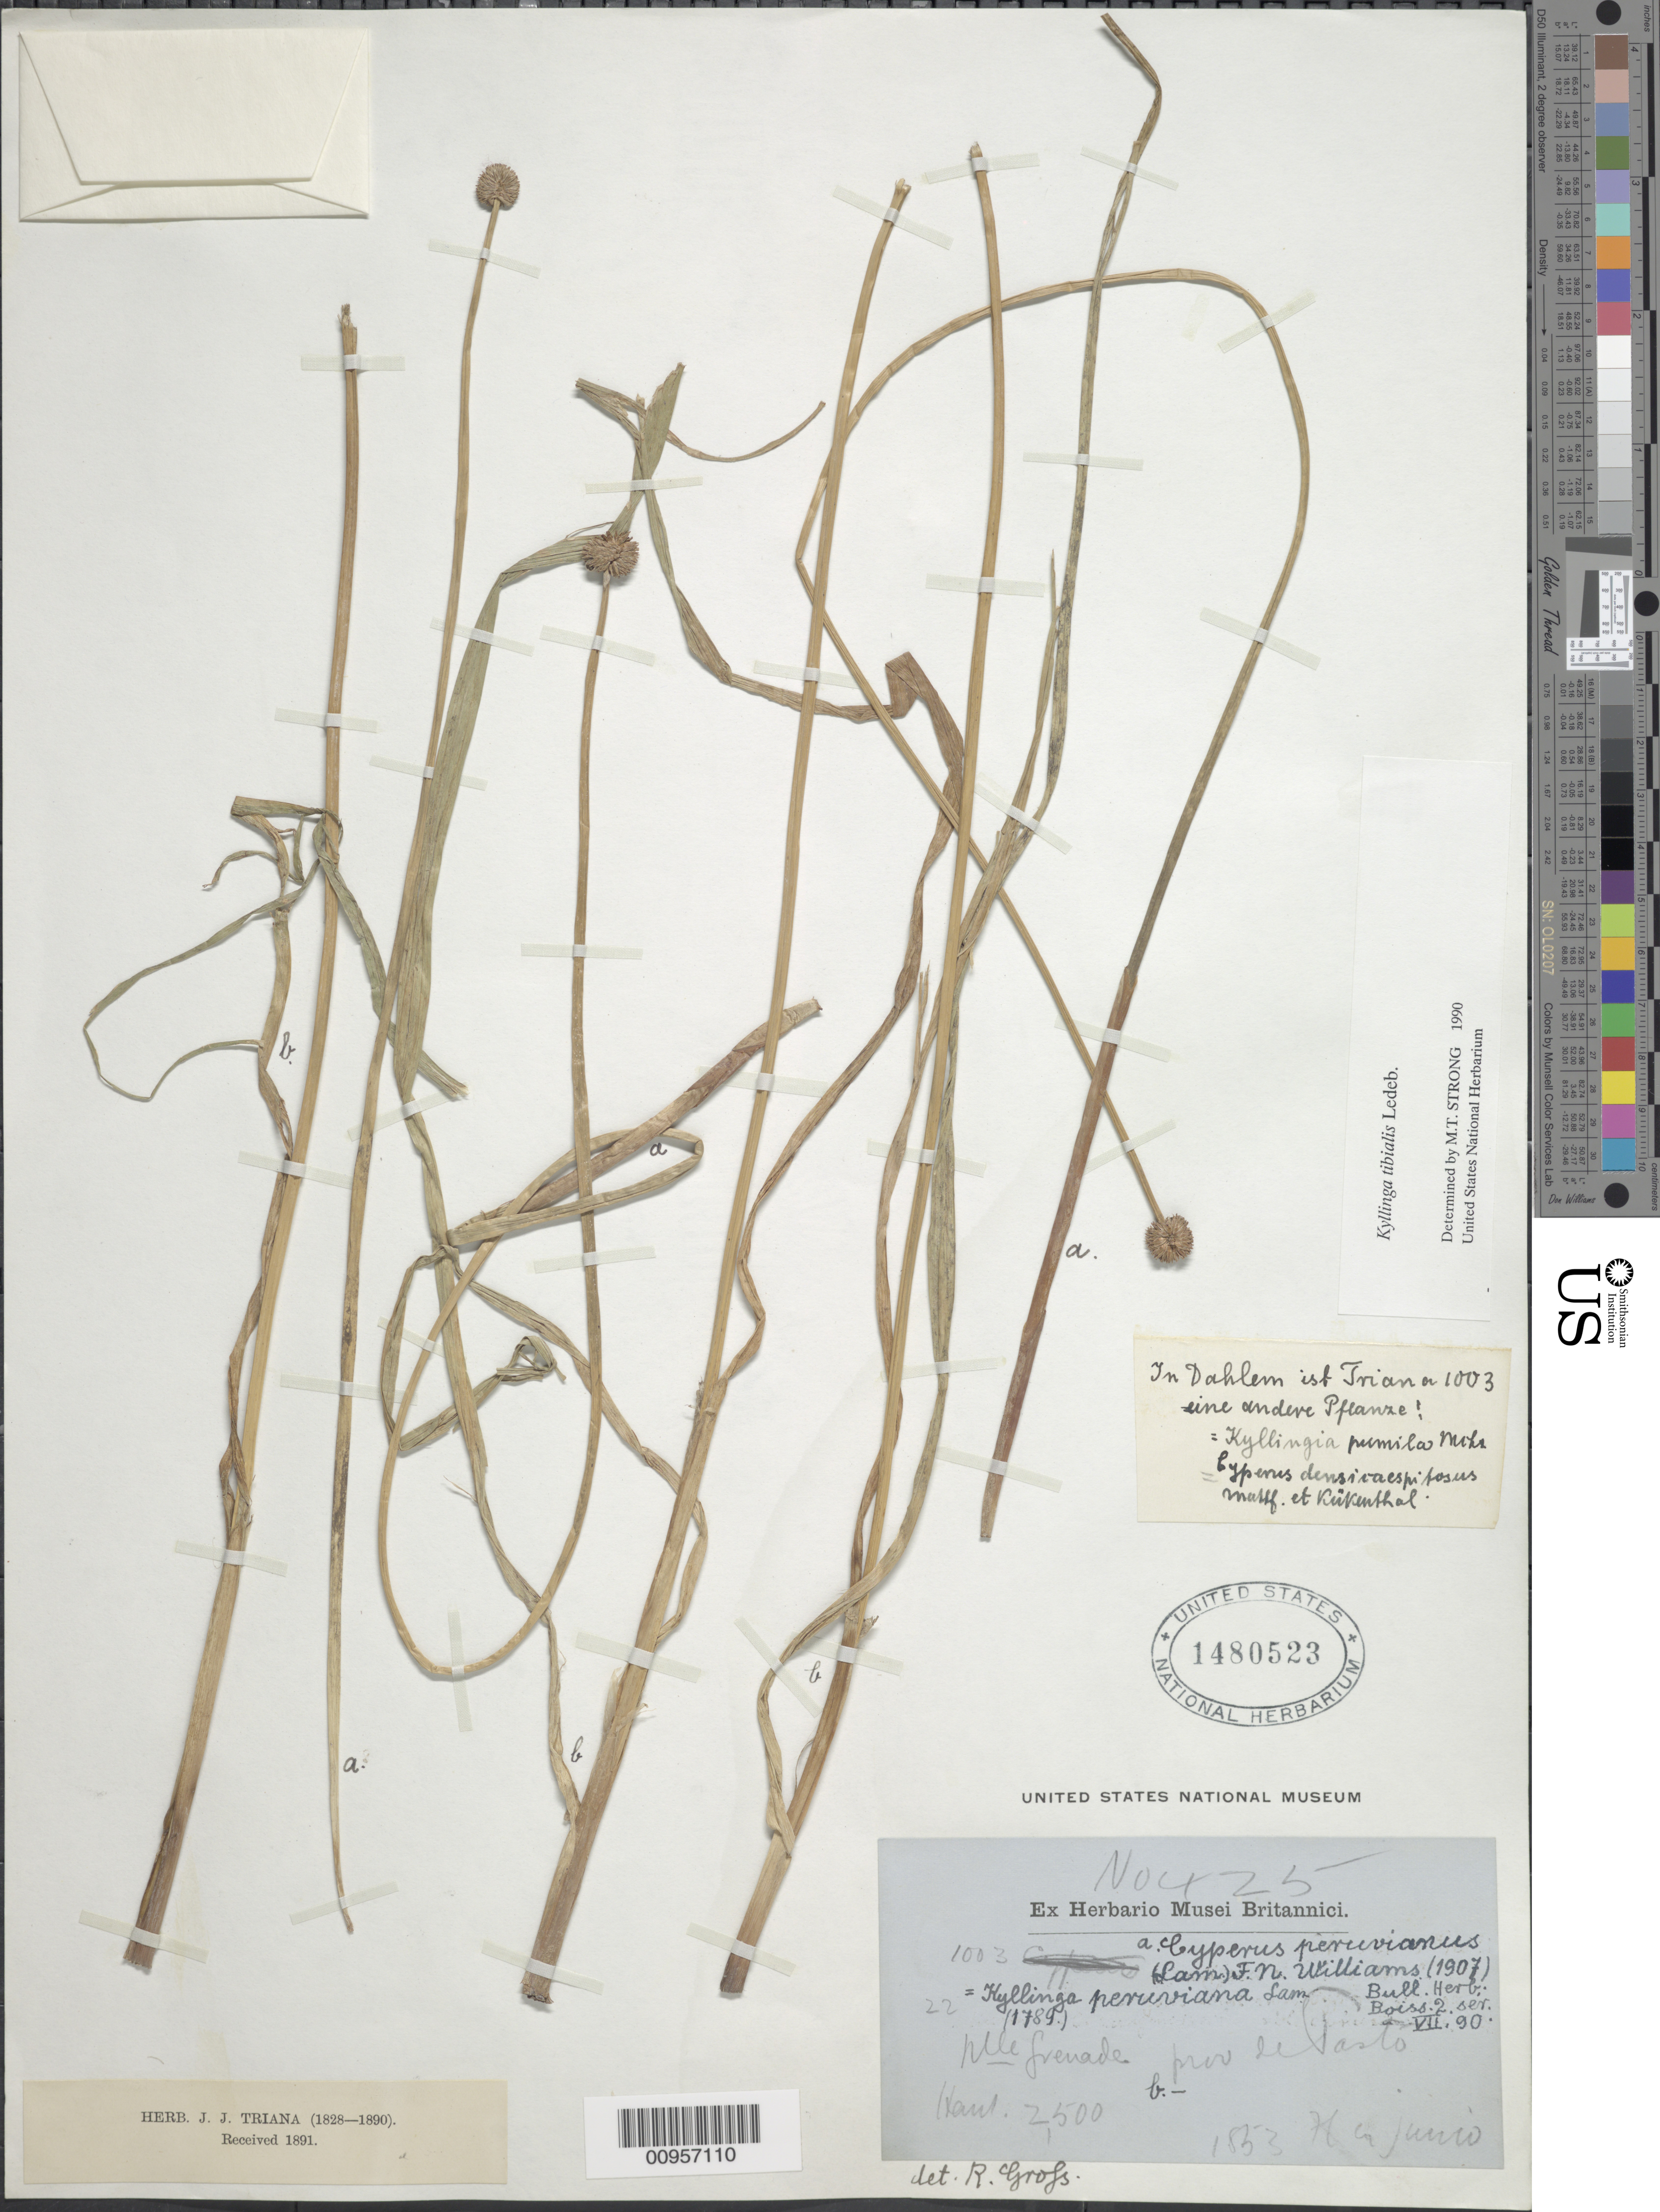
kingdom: Plantae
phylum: Tracheophyta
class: Liliopsida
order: Poales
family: Cyperaceae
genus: Cyperus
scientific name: Cyperus tibialis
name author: (Poit. ex Ledeb.) Govaerts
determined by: Strong, Mark T., (BOT), Smithsonian Institution - National Museum of Natural History (UNITED STATES)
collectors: J. J. Triana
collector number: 1003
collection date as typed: Jun 1853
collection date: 1853-06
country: Colombia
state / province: Tolima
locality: New Grenada, Prov de Pasto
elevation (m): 2500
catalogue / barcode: US 1480523